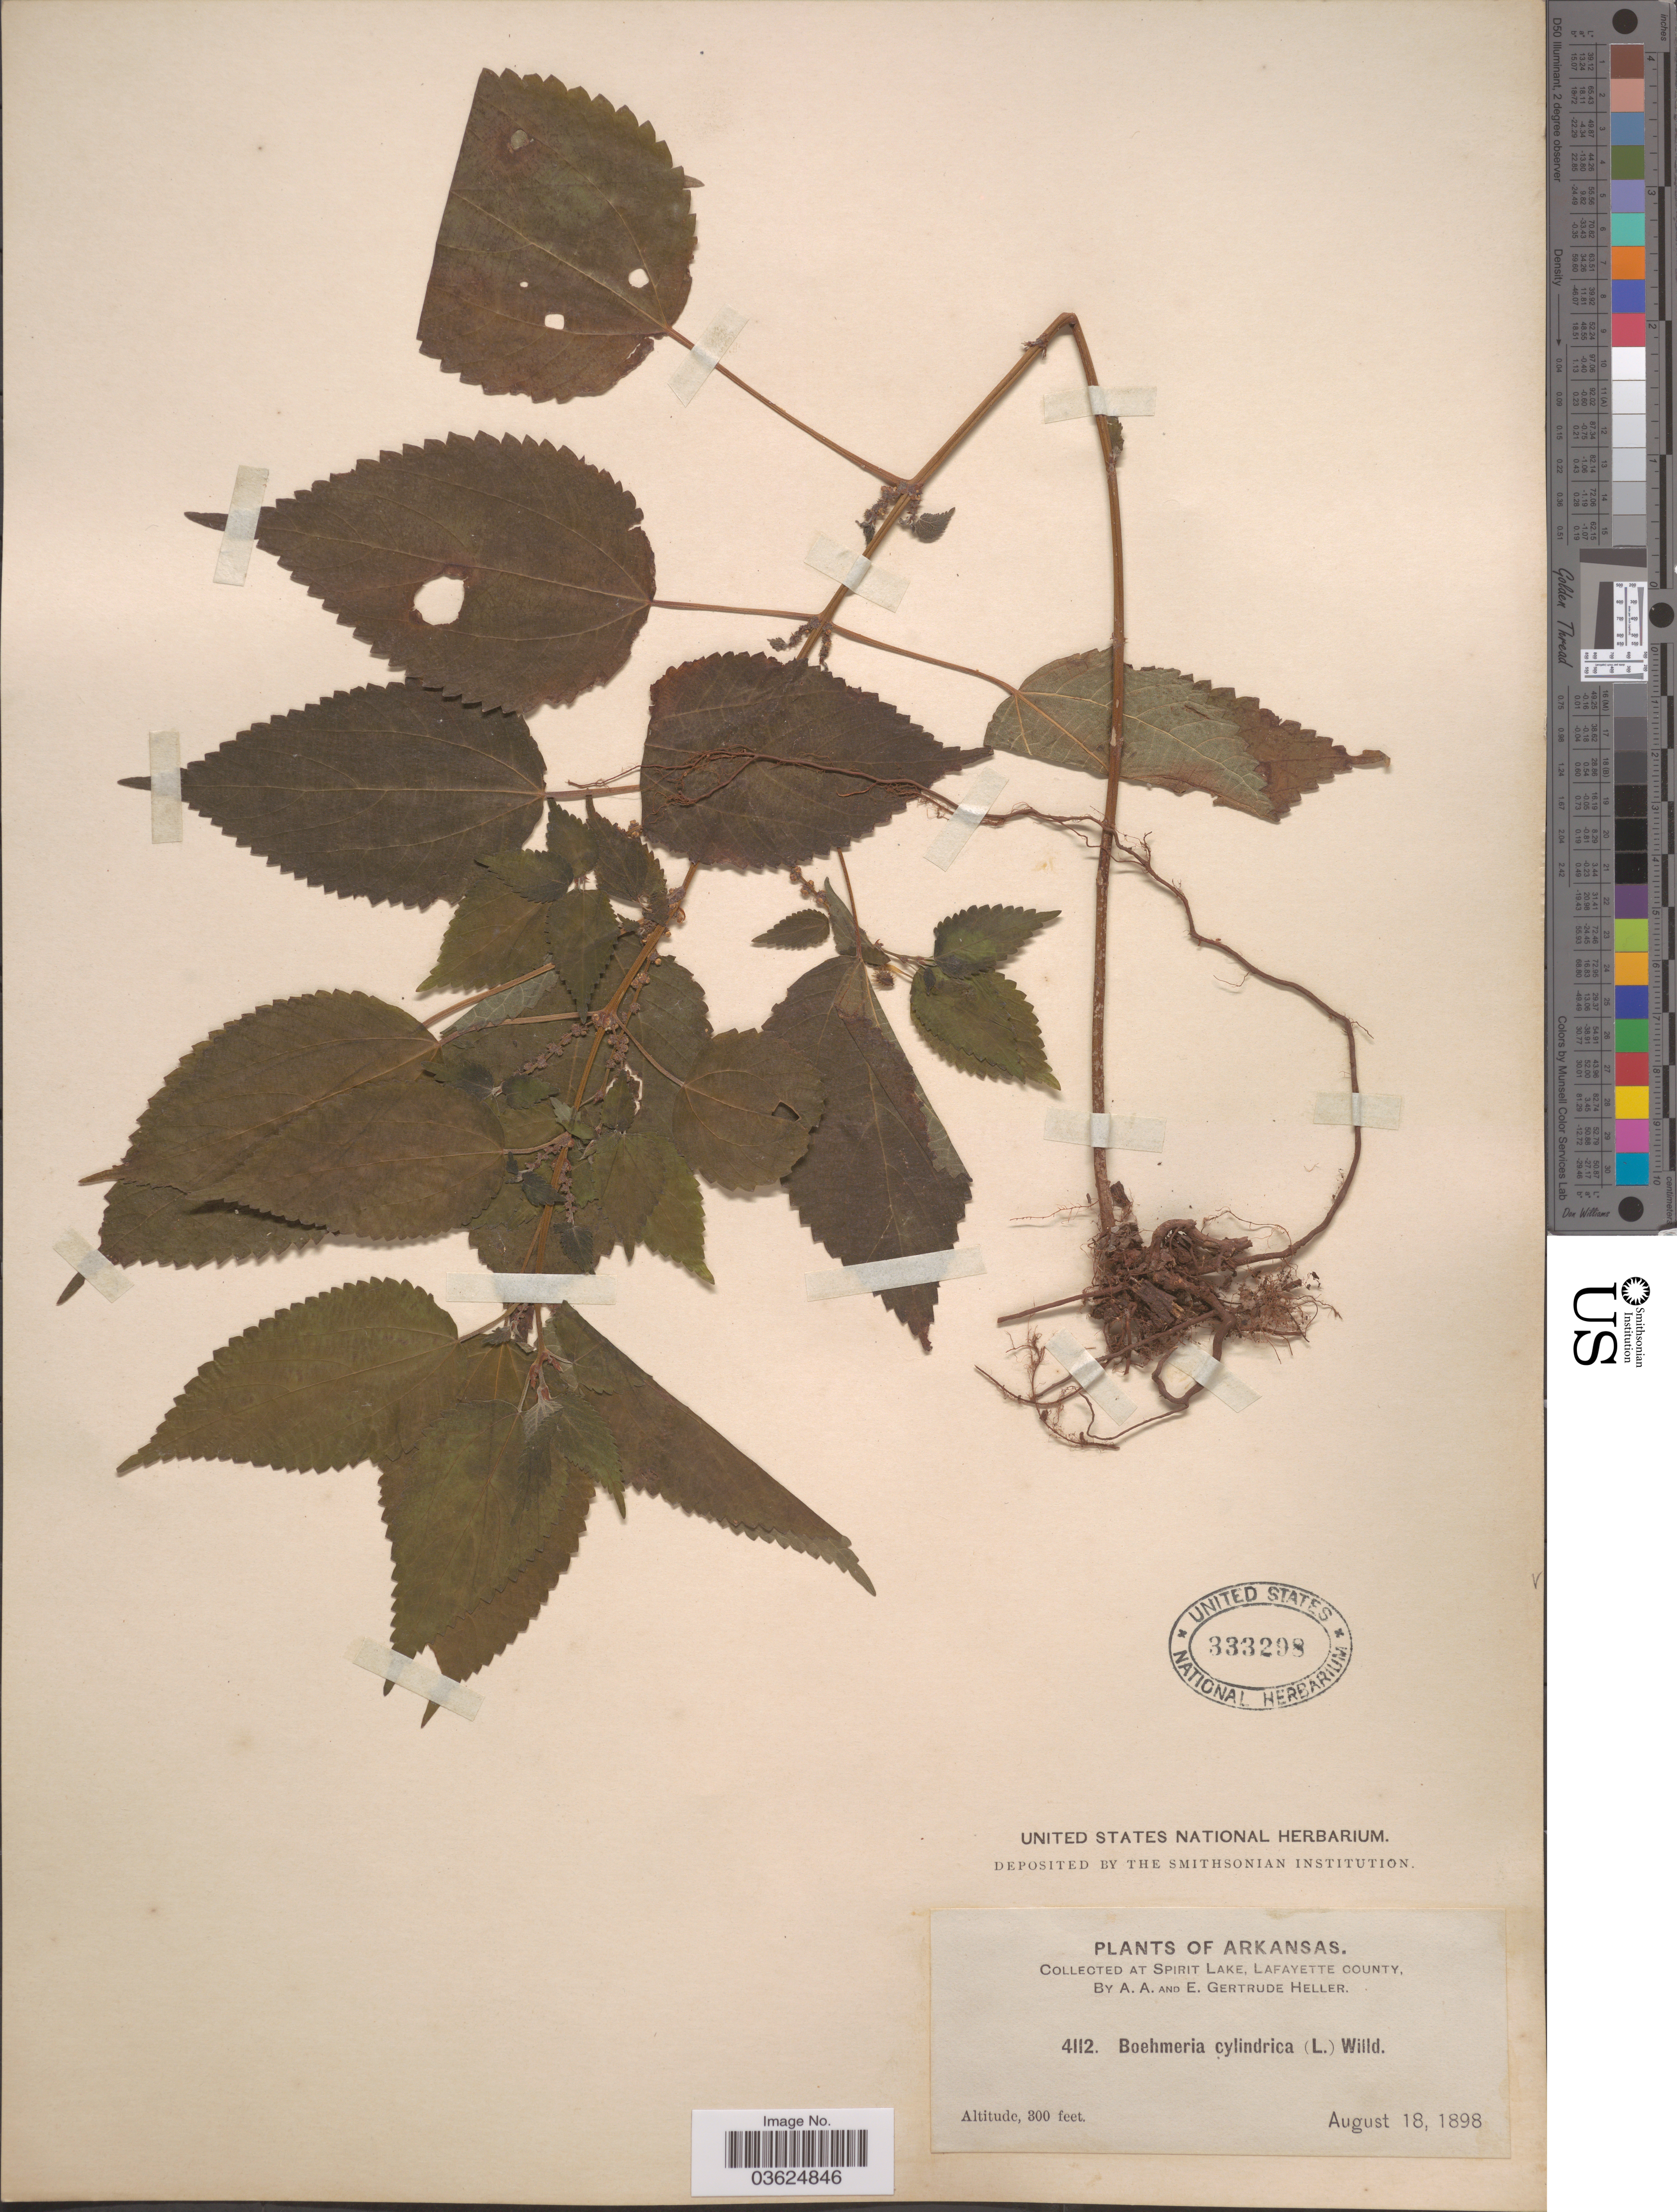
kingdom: Plantae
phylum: Tracheophyta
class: Magnoliopsida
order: Rosales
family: Urticaceae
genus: Boehmeria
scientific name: Boehmeria cylindrica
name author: (L.) Sw.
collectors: A. A. Heller & E. G. Heller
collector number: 4112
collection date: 1898-08-18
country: United States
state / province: Arkansas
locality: At Spirit Lake, Lafayette County.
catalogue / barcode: US 333298